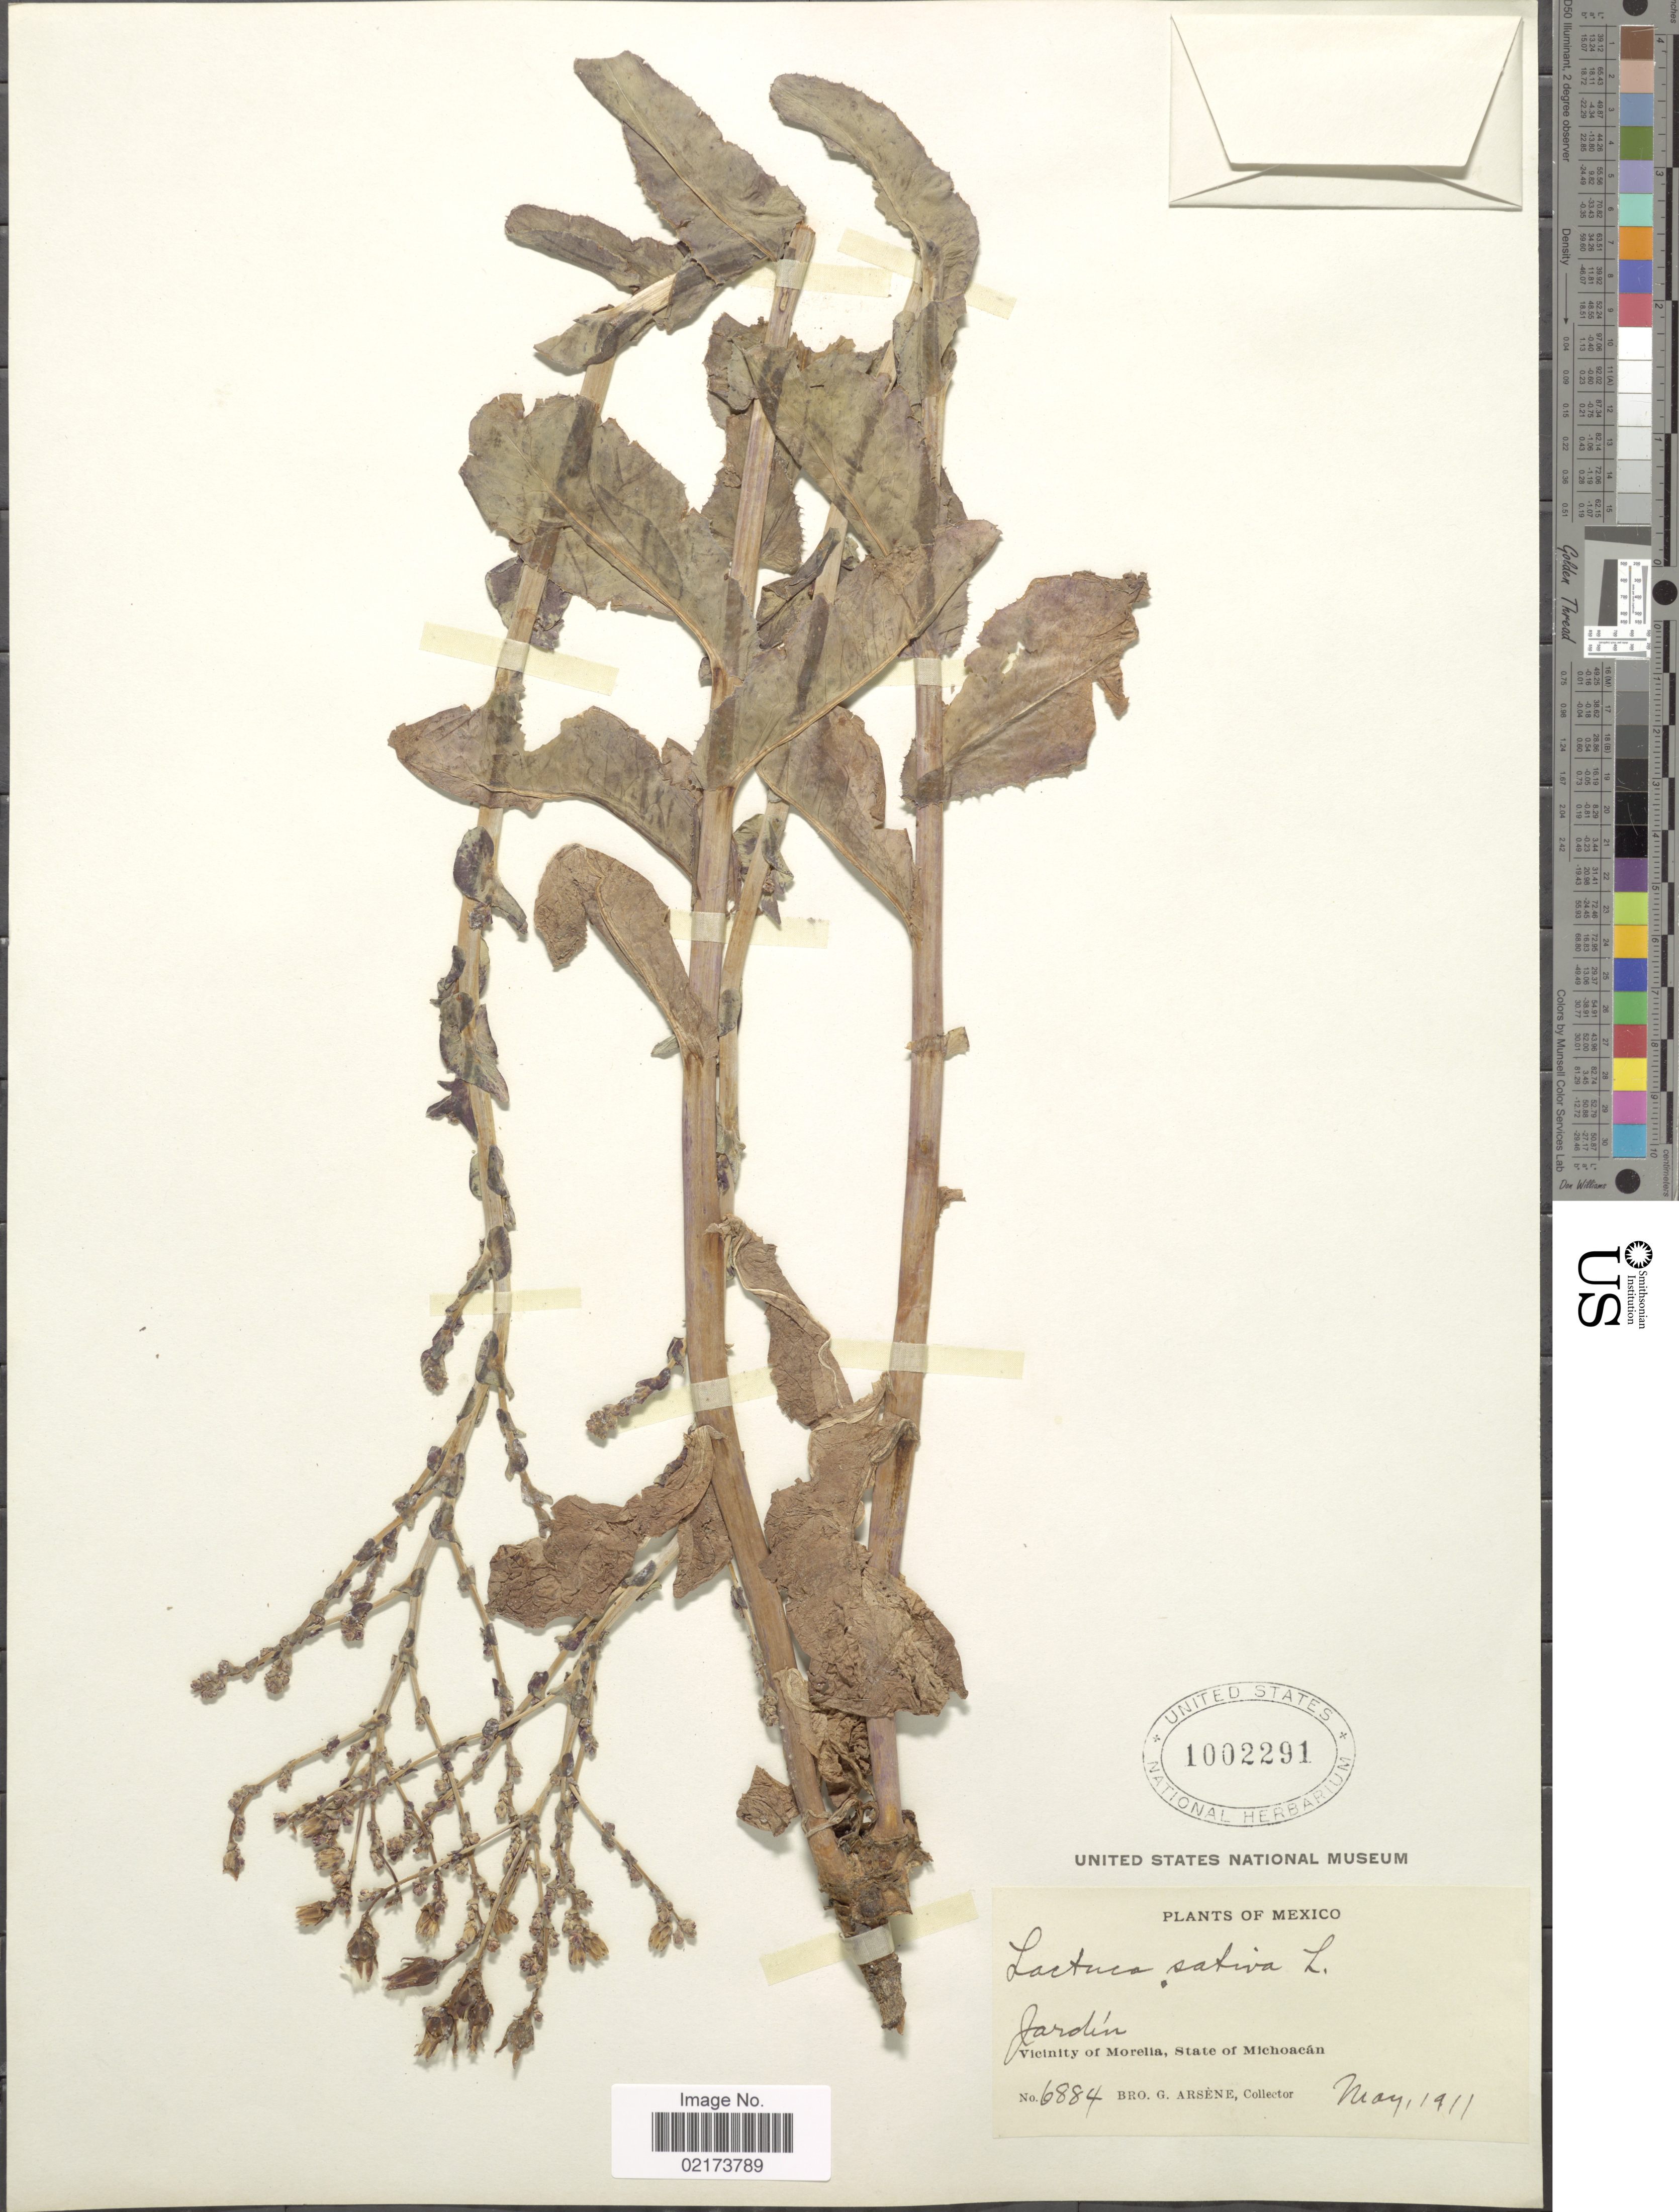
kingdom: Plantae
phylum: Tracheophyta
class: Magnoliopsida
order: Asterales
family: Asteraceae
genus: Lactuca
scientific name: Lactuca sativa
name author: L.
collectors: Bro. G. Arsène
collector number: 6884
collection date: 1911-05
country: Mexico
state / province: Michoacán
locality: Jardin, Vicinity of Morelia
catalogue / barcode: US 1002291